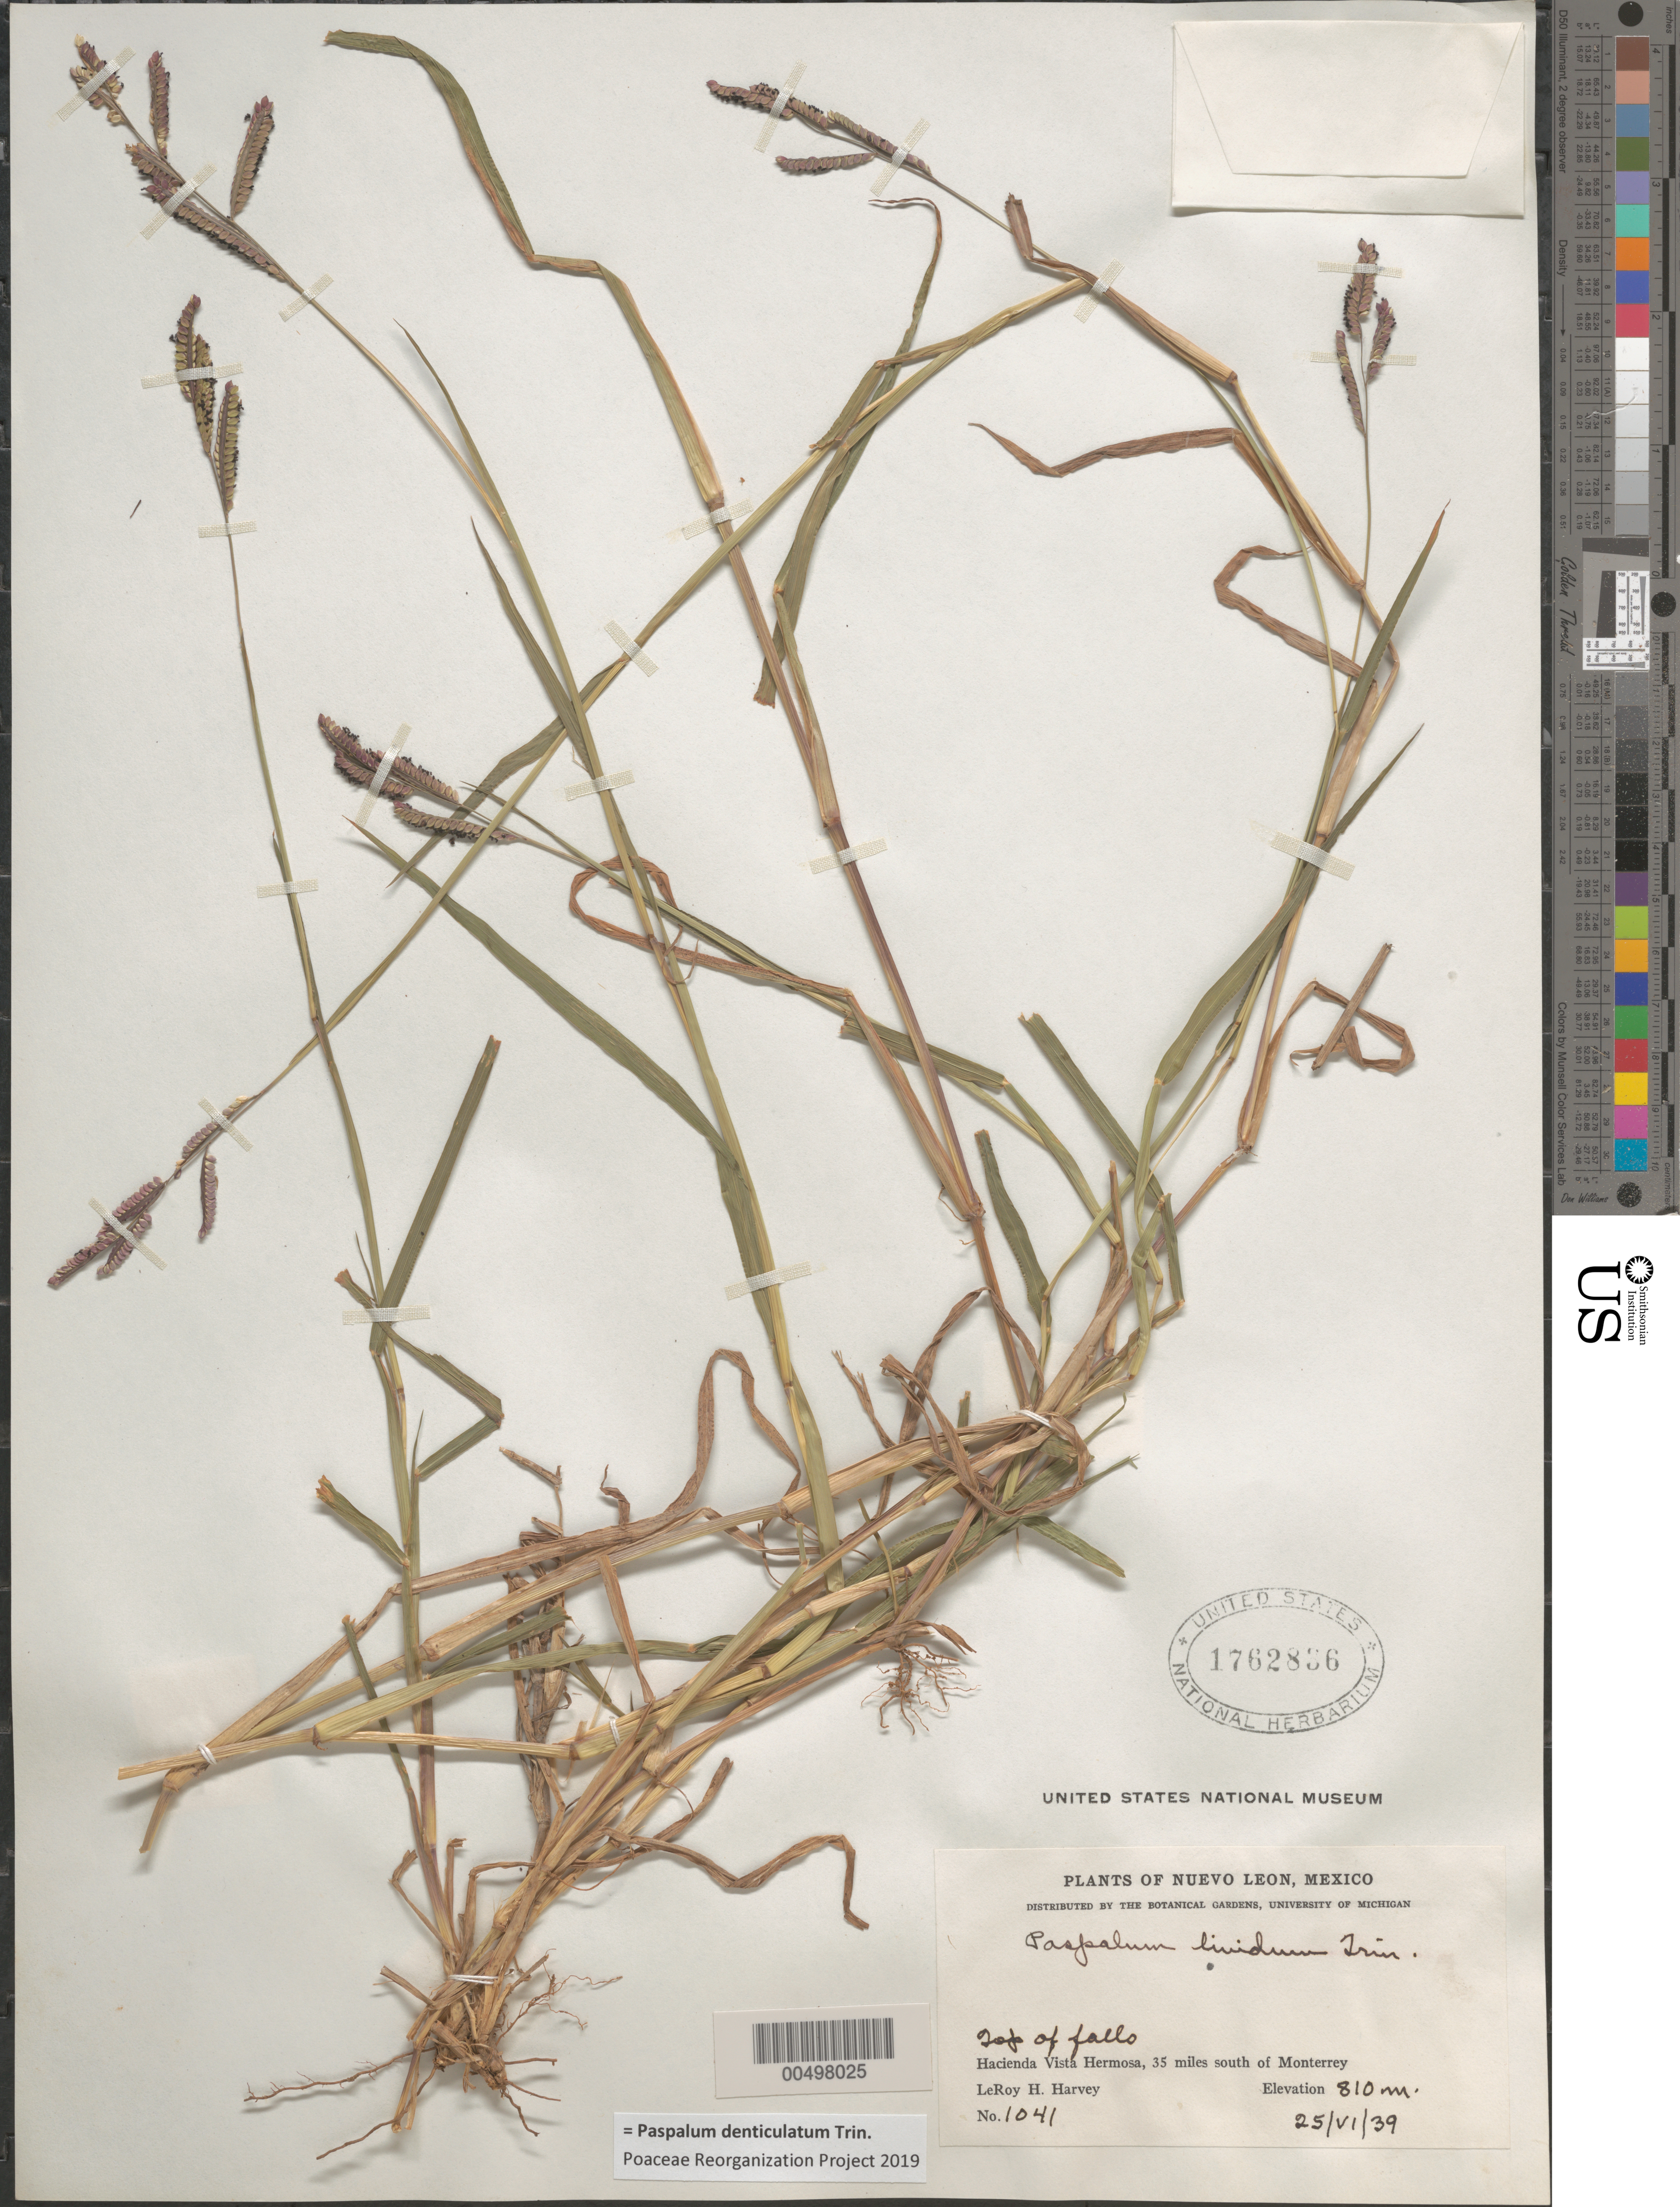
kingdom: Plantae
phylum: Tracheophyta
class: Liliopsida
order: Poales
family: Poaceae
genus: Paspalum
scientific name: Paspalum lividum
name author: Trin. in Schltdl.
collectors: L. H. Harvey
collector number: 1041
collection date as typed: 25 Jun 1939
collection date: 1939-06-25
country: Mexico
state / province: Nuevo León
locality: Top of falls, Hacienda Vista Hermosa, 35 mi S of Monterrey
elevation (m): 810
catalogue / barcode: US 1762836